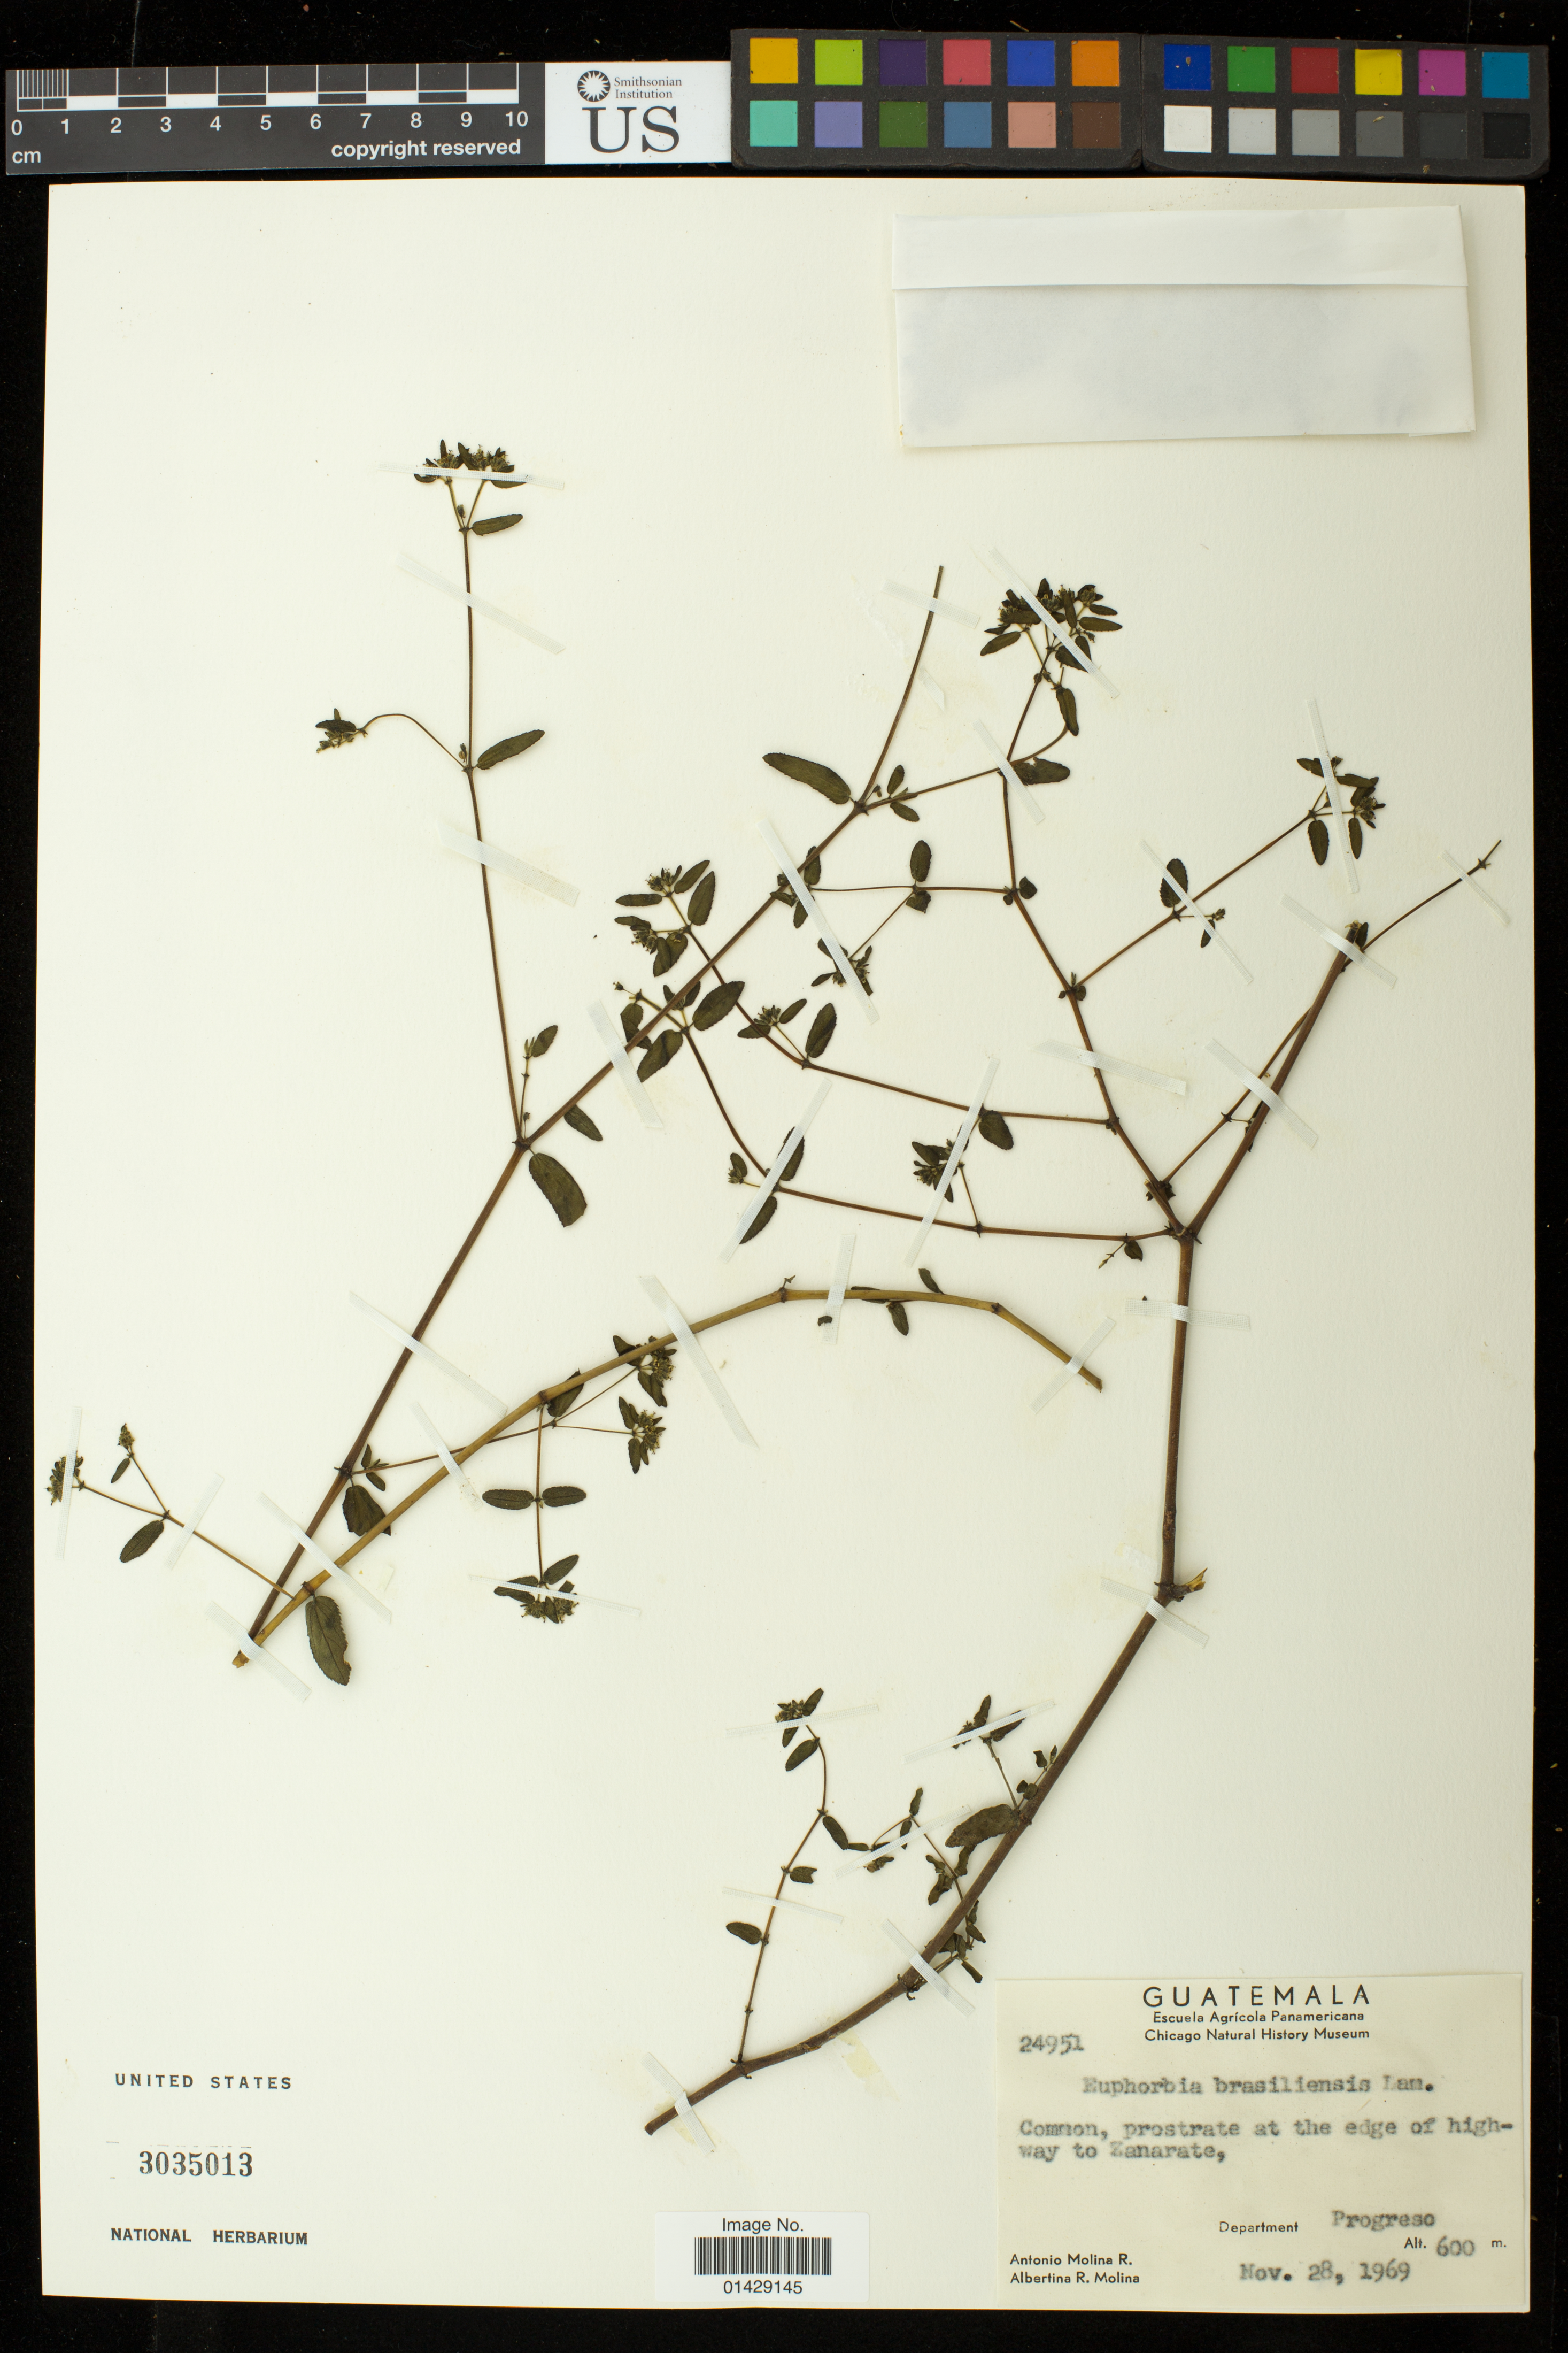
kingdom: Plantae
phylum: Tracheophyta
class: Magnoliopsida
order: Malpighiales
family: Euphorbiaceae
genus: Euphorbia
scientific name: Euphorbia hyssopifolia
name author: L.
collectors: A. Molina R. & A. R. Molina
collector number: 24951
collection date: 1969-11-28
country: Guatemala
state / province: El Progreso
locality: Edge of highway to Zanarate, Progreso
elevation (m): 600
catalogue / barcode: US 3035013